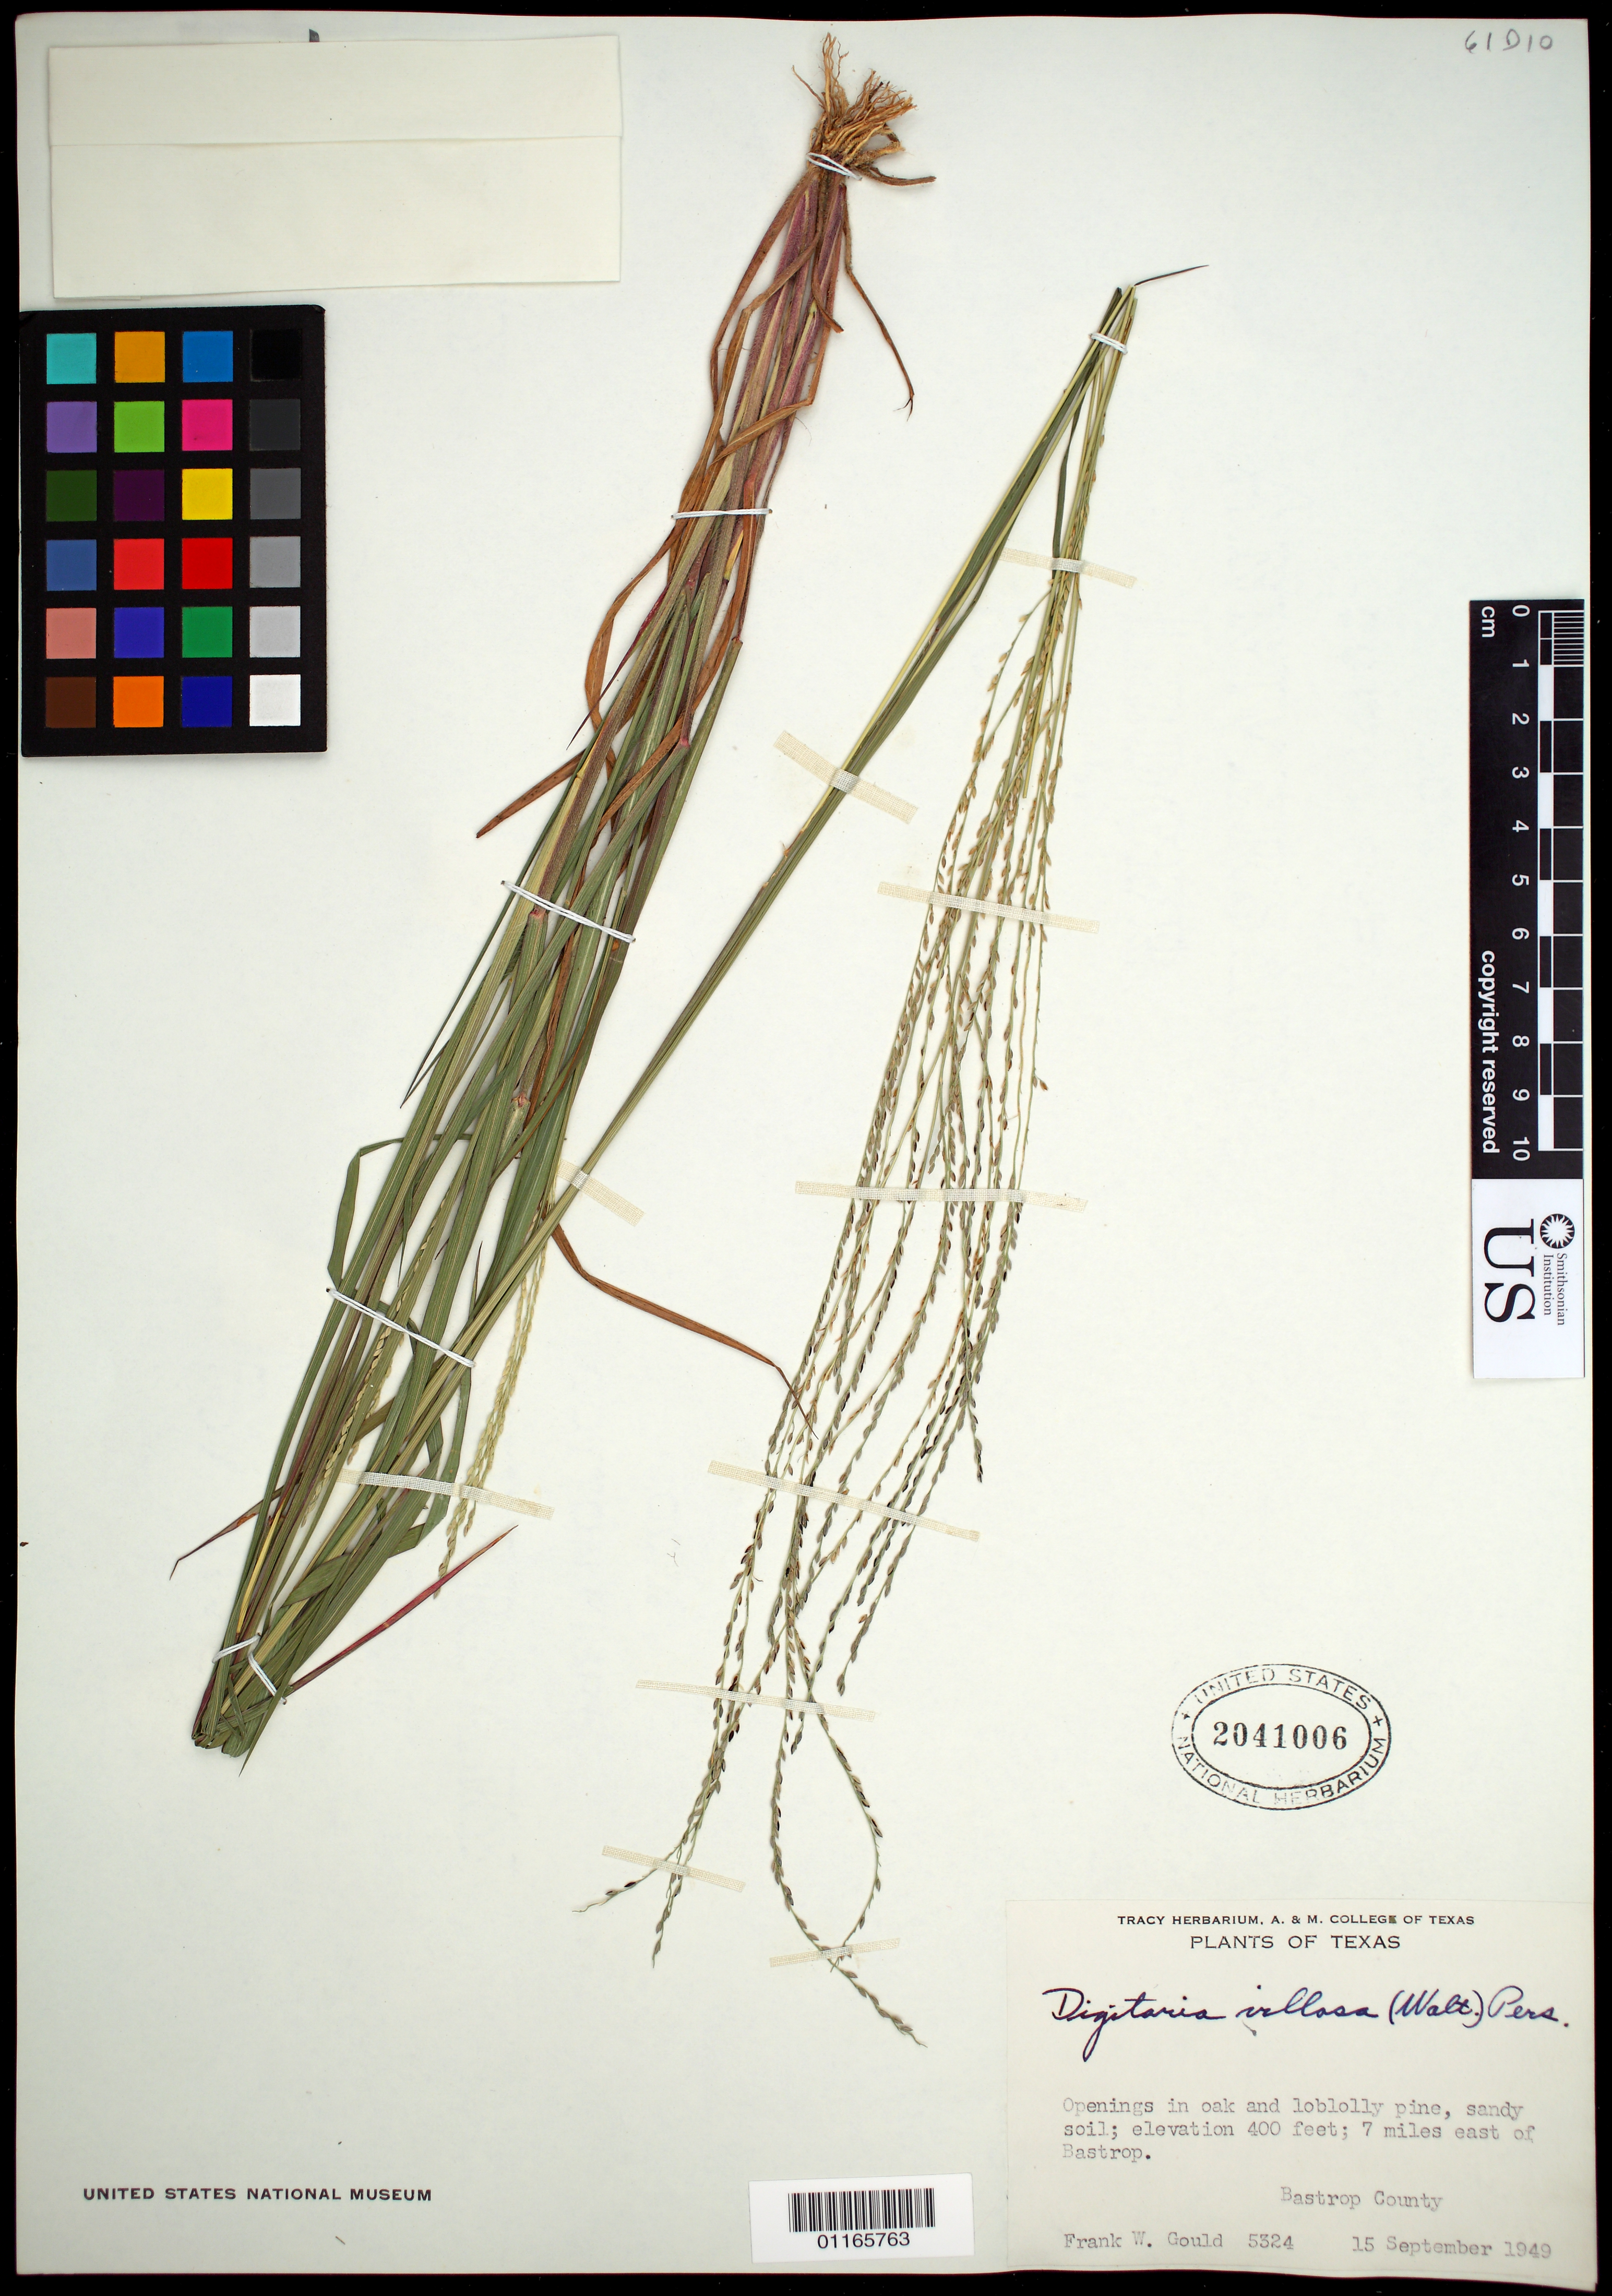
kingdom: Plantae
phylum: Tracheophyta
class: Liliopsida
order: Poales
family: Poaceae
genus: Digitaria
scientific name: Digitaria villosa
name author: (Walter) Pers.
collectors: F. W. Gould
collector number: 5324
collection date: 1949-09-15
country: United States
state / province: Texas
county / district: Bastrop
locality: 7 miles east of Bastrop.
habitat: Openings in oak and loblolly pine, sandy soil.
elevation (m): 122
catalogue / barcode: US 2041006